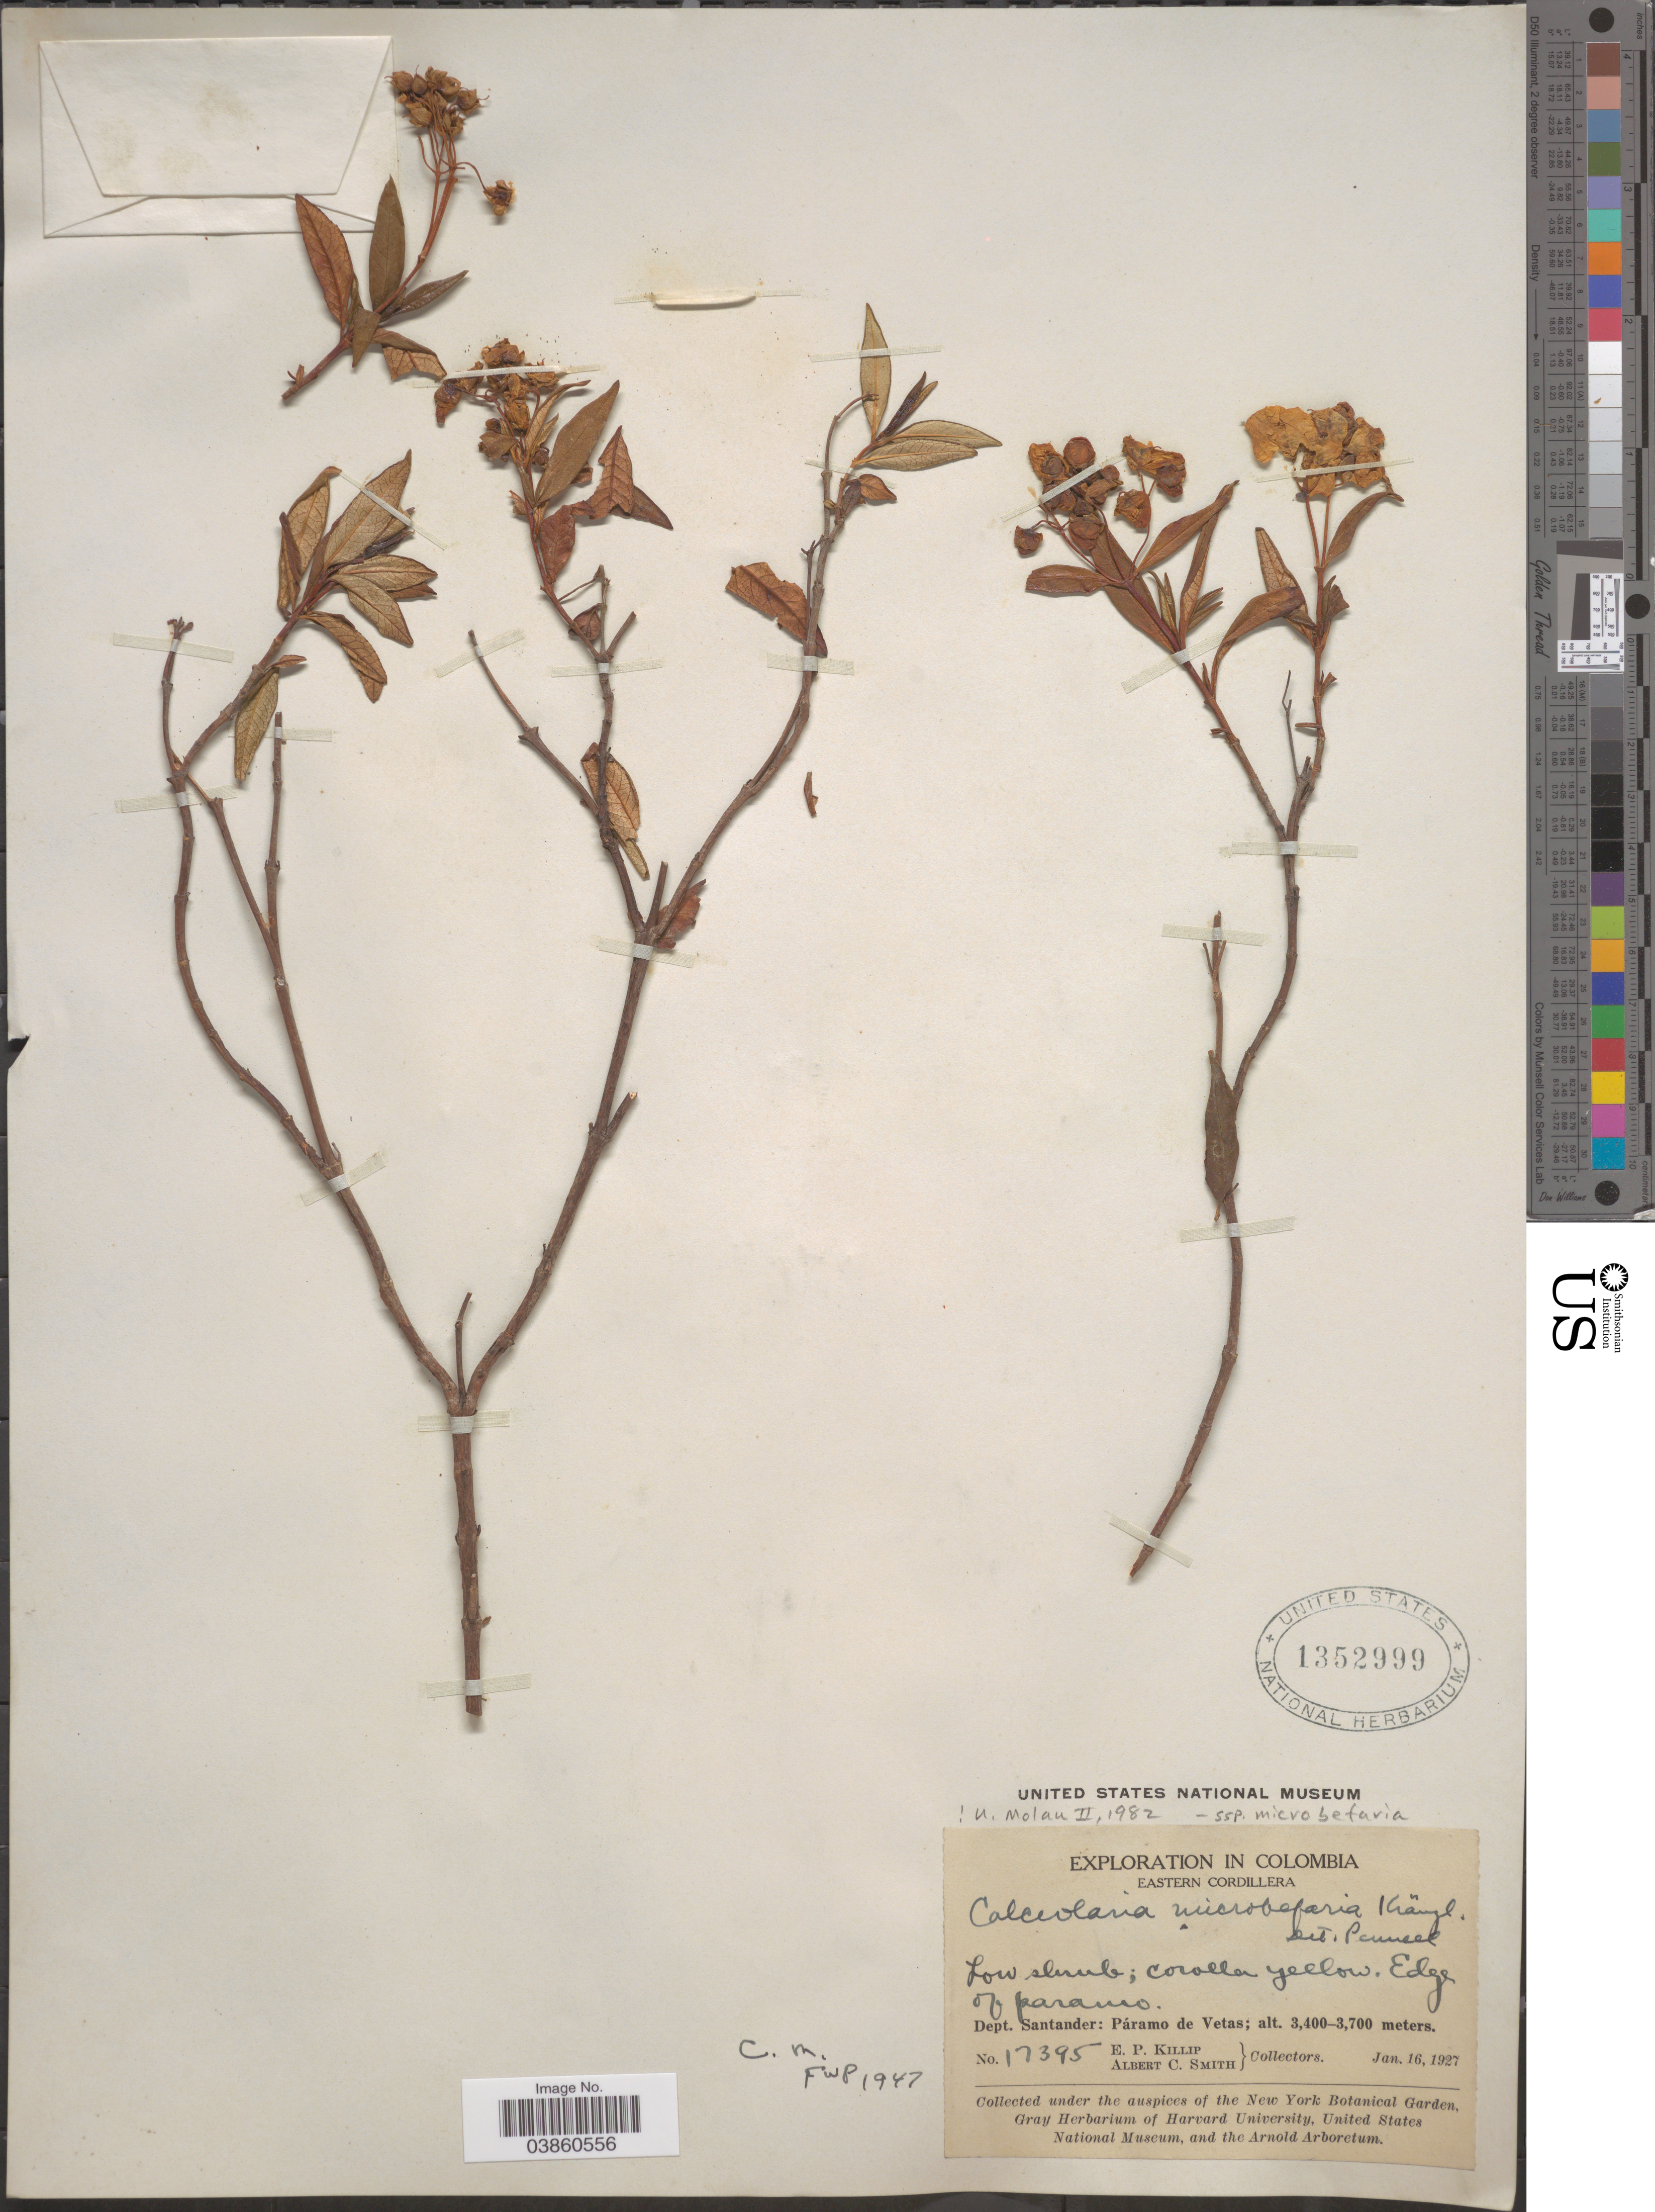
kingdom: Plantae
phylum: Tracheophyta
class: Magnoliopsida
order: Lamiales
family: Calceolariaceae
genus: Calceolaria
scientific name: Calceolaria microbefaria subsp. microbefaria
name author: Kränzl.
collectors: E. P. Killip & A. C. Smith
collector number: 17395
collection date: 1927-01-16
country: Colombia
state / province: Santander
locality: Eastern Cordillera. Edge of paramo. Dept. Santander: Páramo de Vetas.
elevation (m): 3400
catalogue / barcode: US 1352999